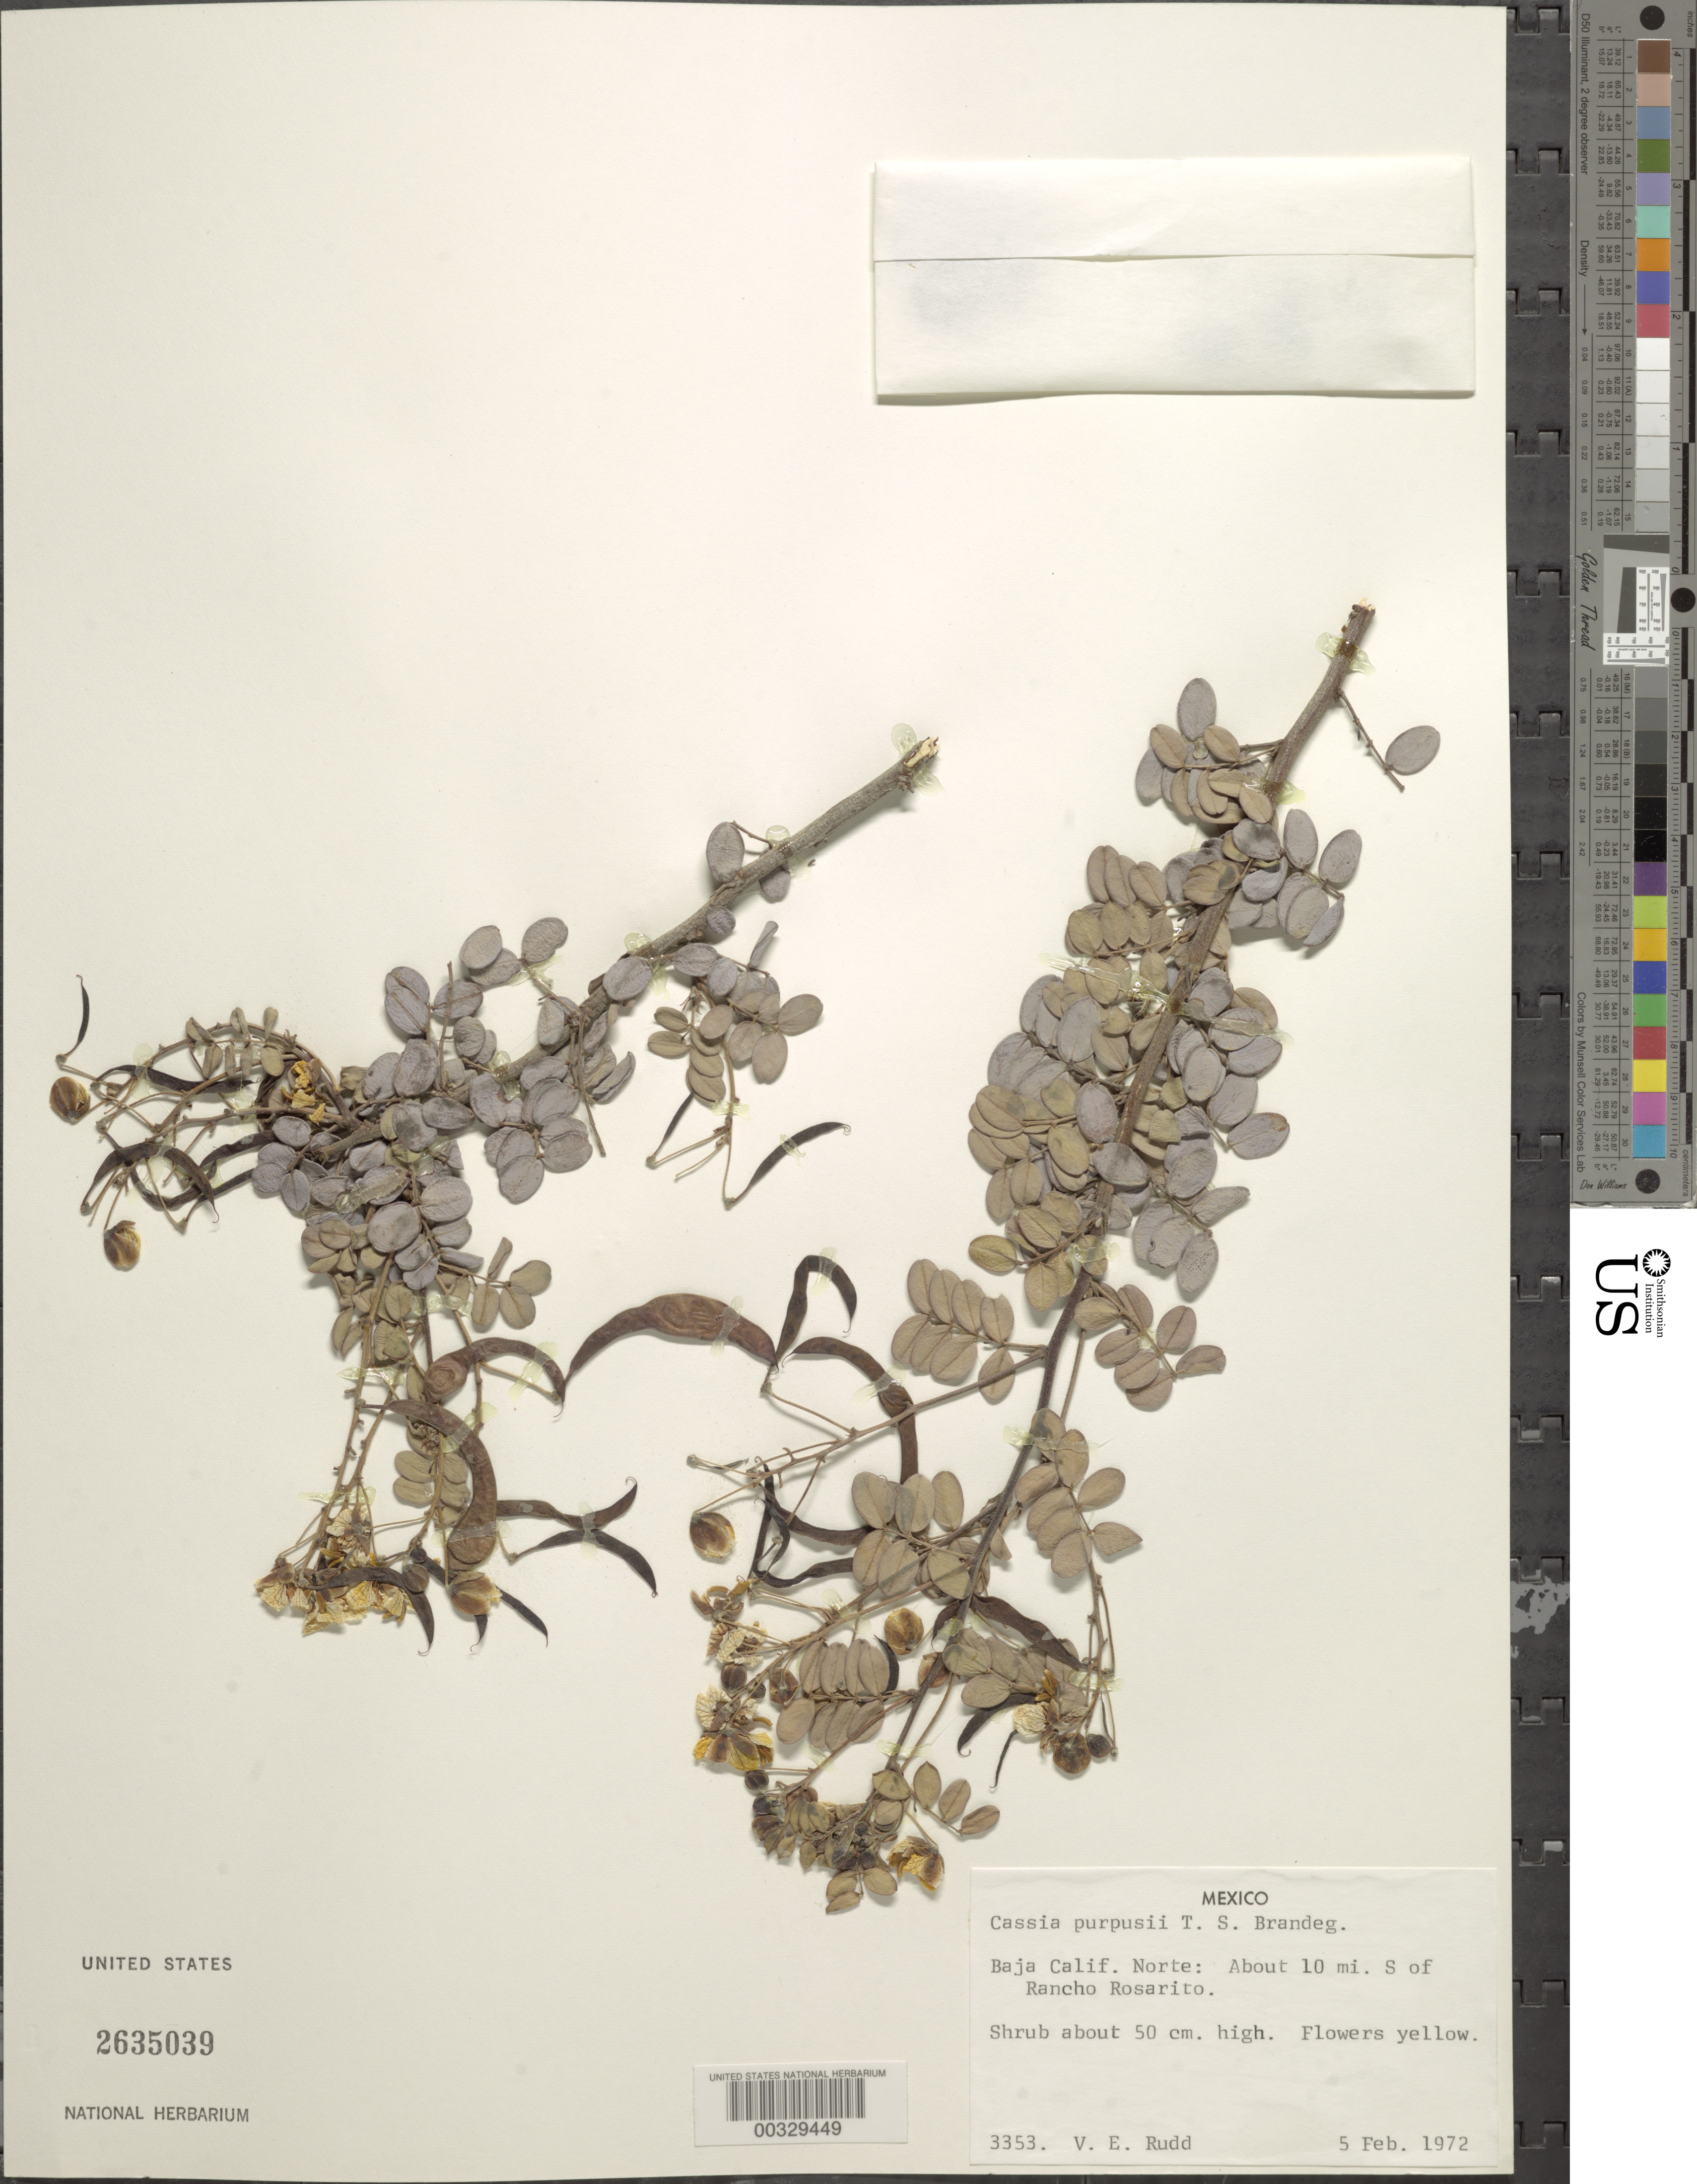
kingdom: Plantae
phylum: Tracheophyta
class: Magnoliopsida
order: Fabales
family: Fabaceae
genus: Senna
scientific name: Senna purpusii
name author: (Brandegee) H.S. Irwin & Barneby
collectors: V. E. Rudd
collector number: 3353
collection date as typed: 05 Feb 1972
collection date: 1972-02-05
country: Mexico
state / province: Baja California Norte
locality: About 10 mi S of Rancho Rosarito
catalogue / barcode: US 2635039